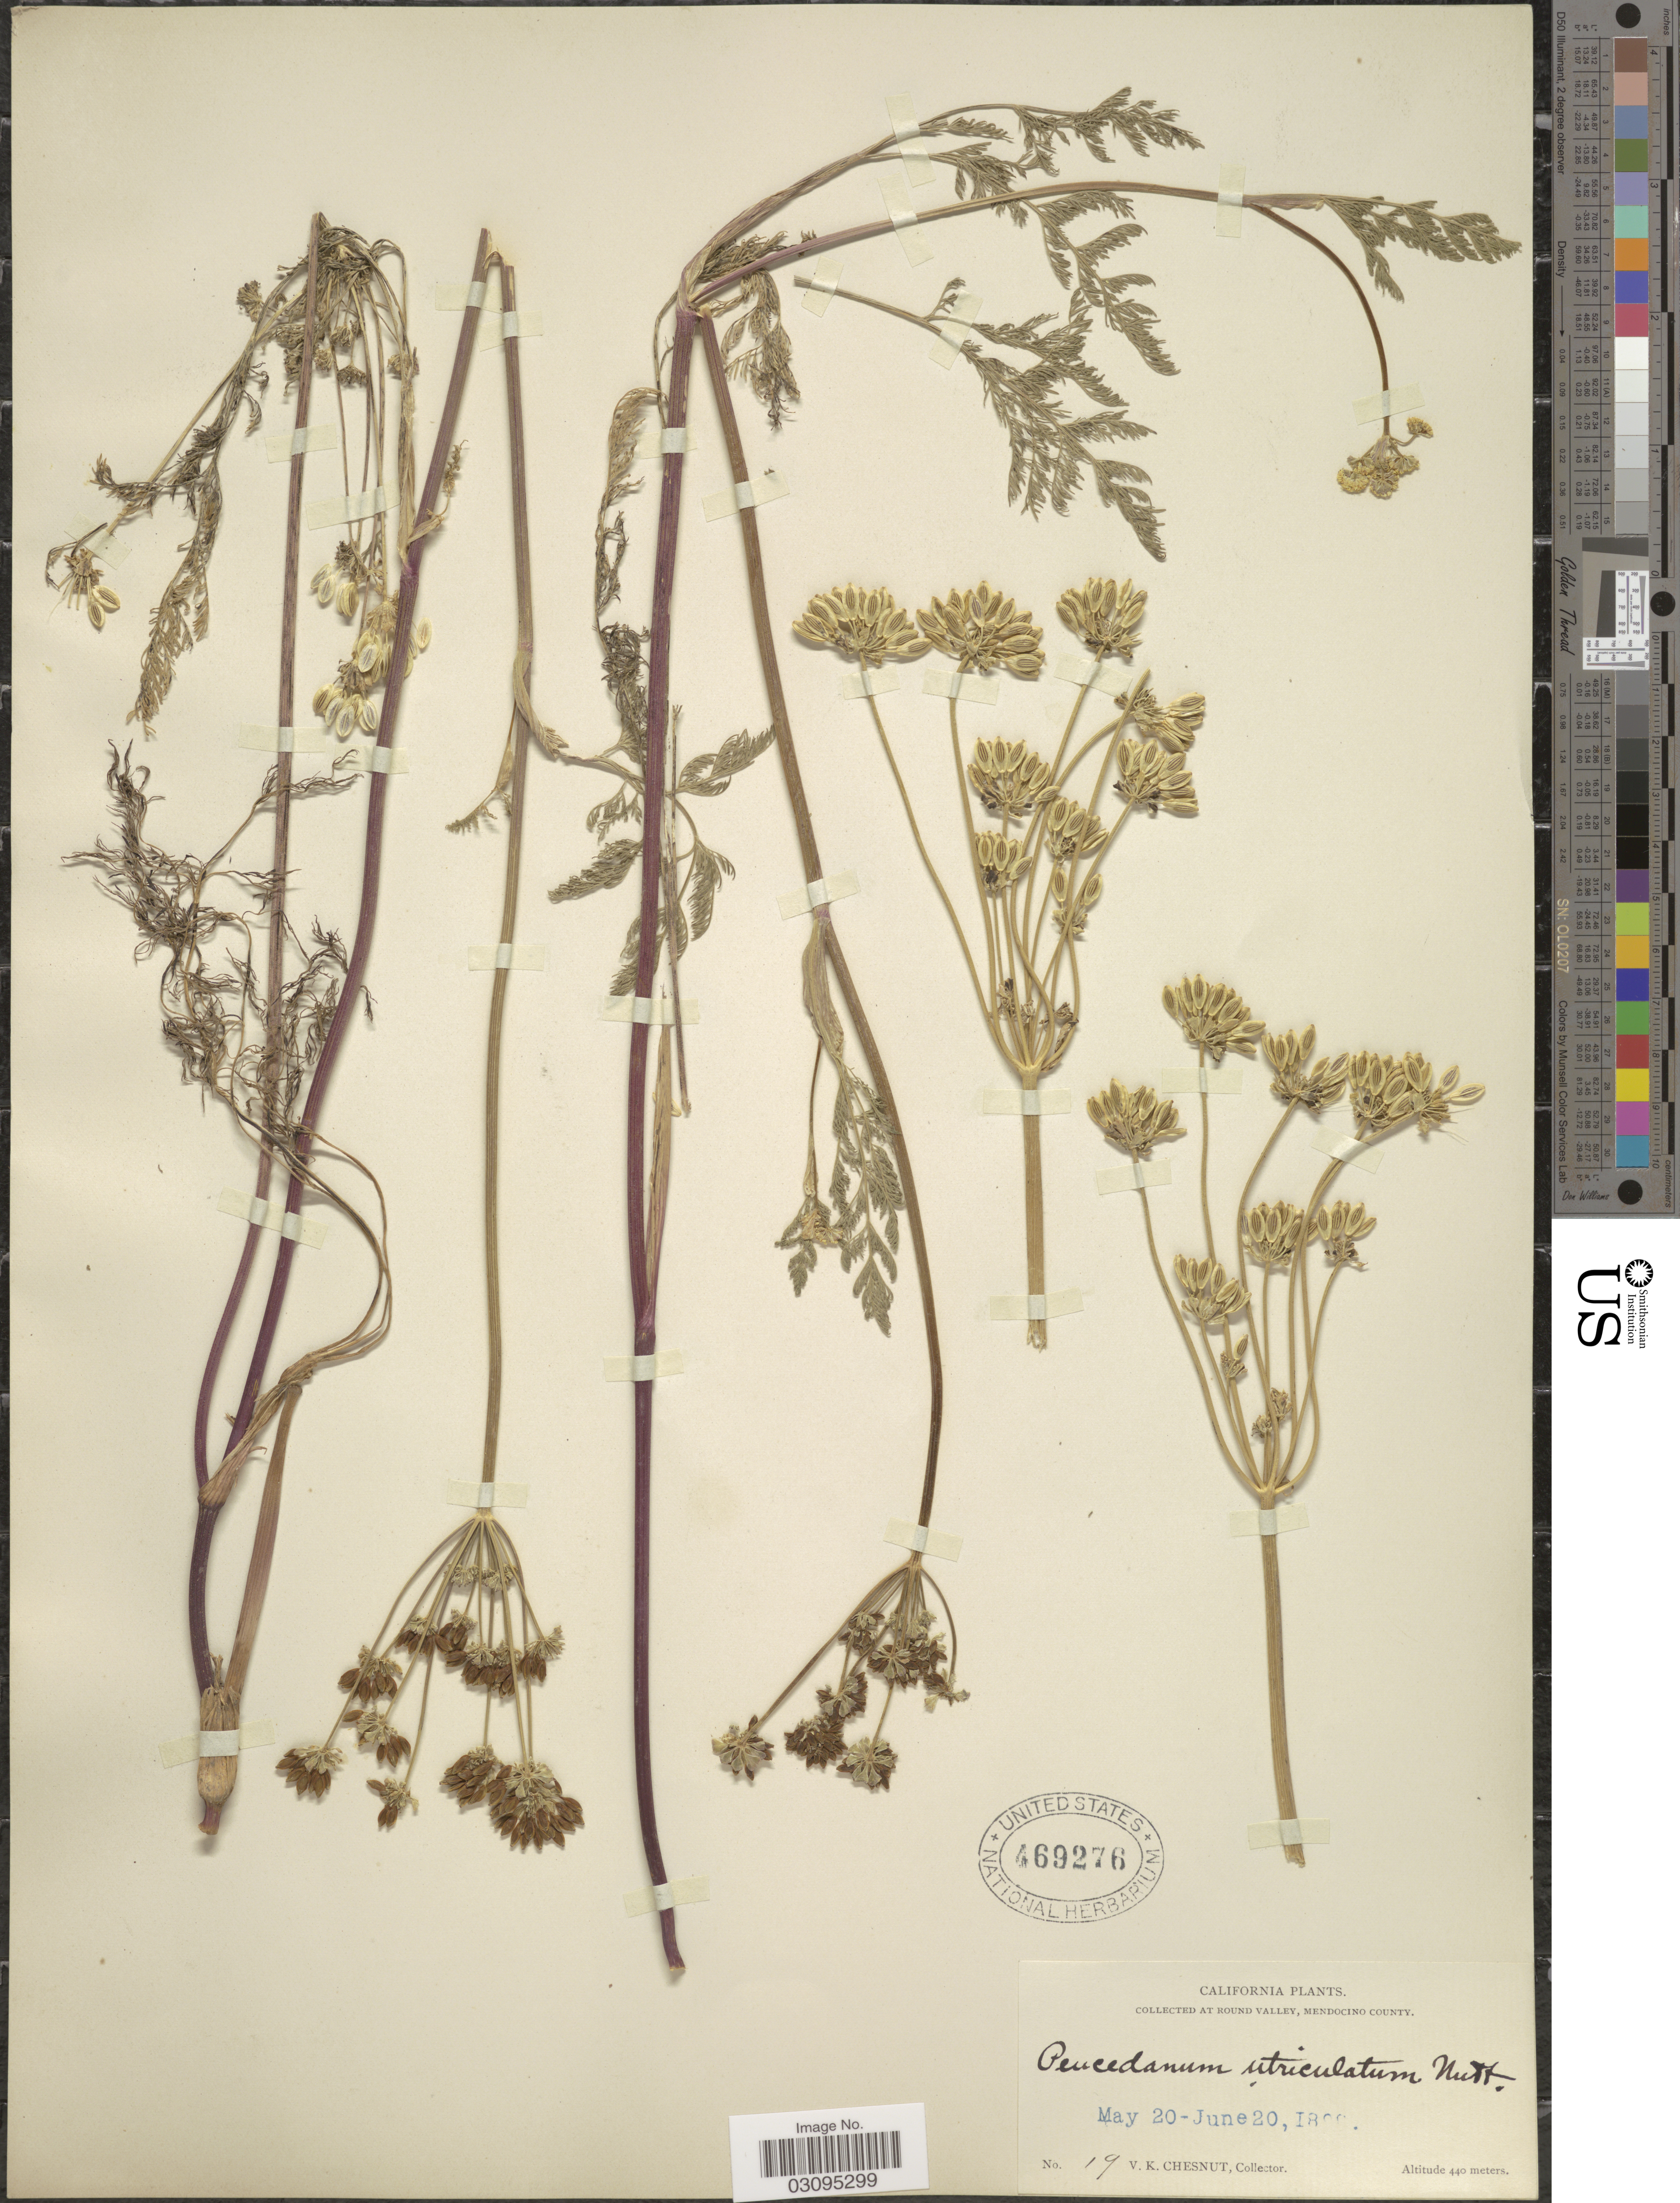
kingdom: Plantae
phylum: Tracheophyta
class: Magnoliopsida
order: Apiales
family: Apiaceae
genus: Lomatium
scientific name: Lomatium utriculatum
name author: (Nutt. ex Torr. & A. Gray) J.M. Coult. & Rose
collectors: V. Chesnut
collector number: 19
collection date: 1898-05-20/1898-06-20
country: United States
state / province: California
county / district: Mendocino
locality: At Round Valley, Mendocino County.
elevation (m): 440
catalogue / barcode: US 469276